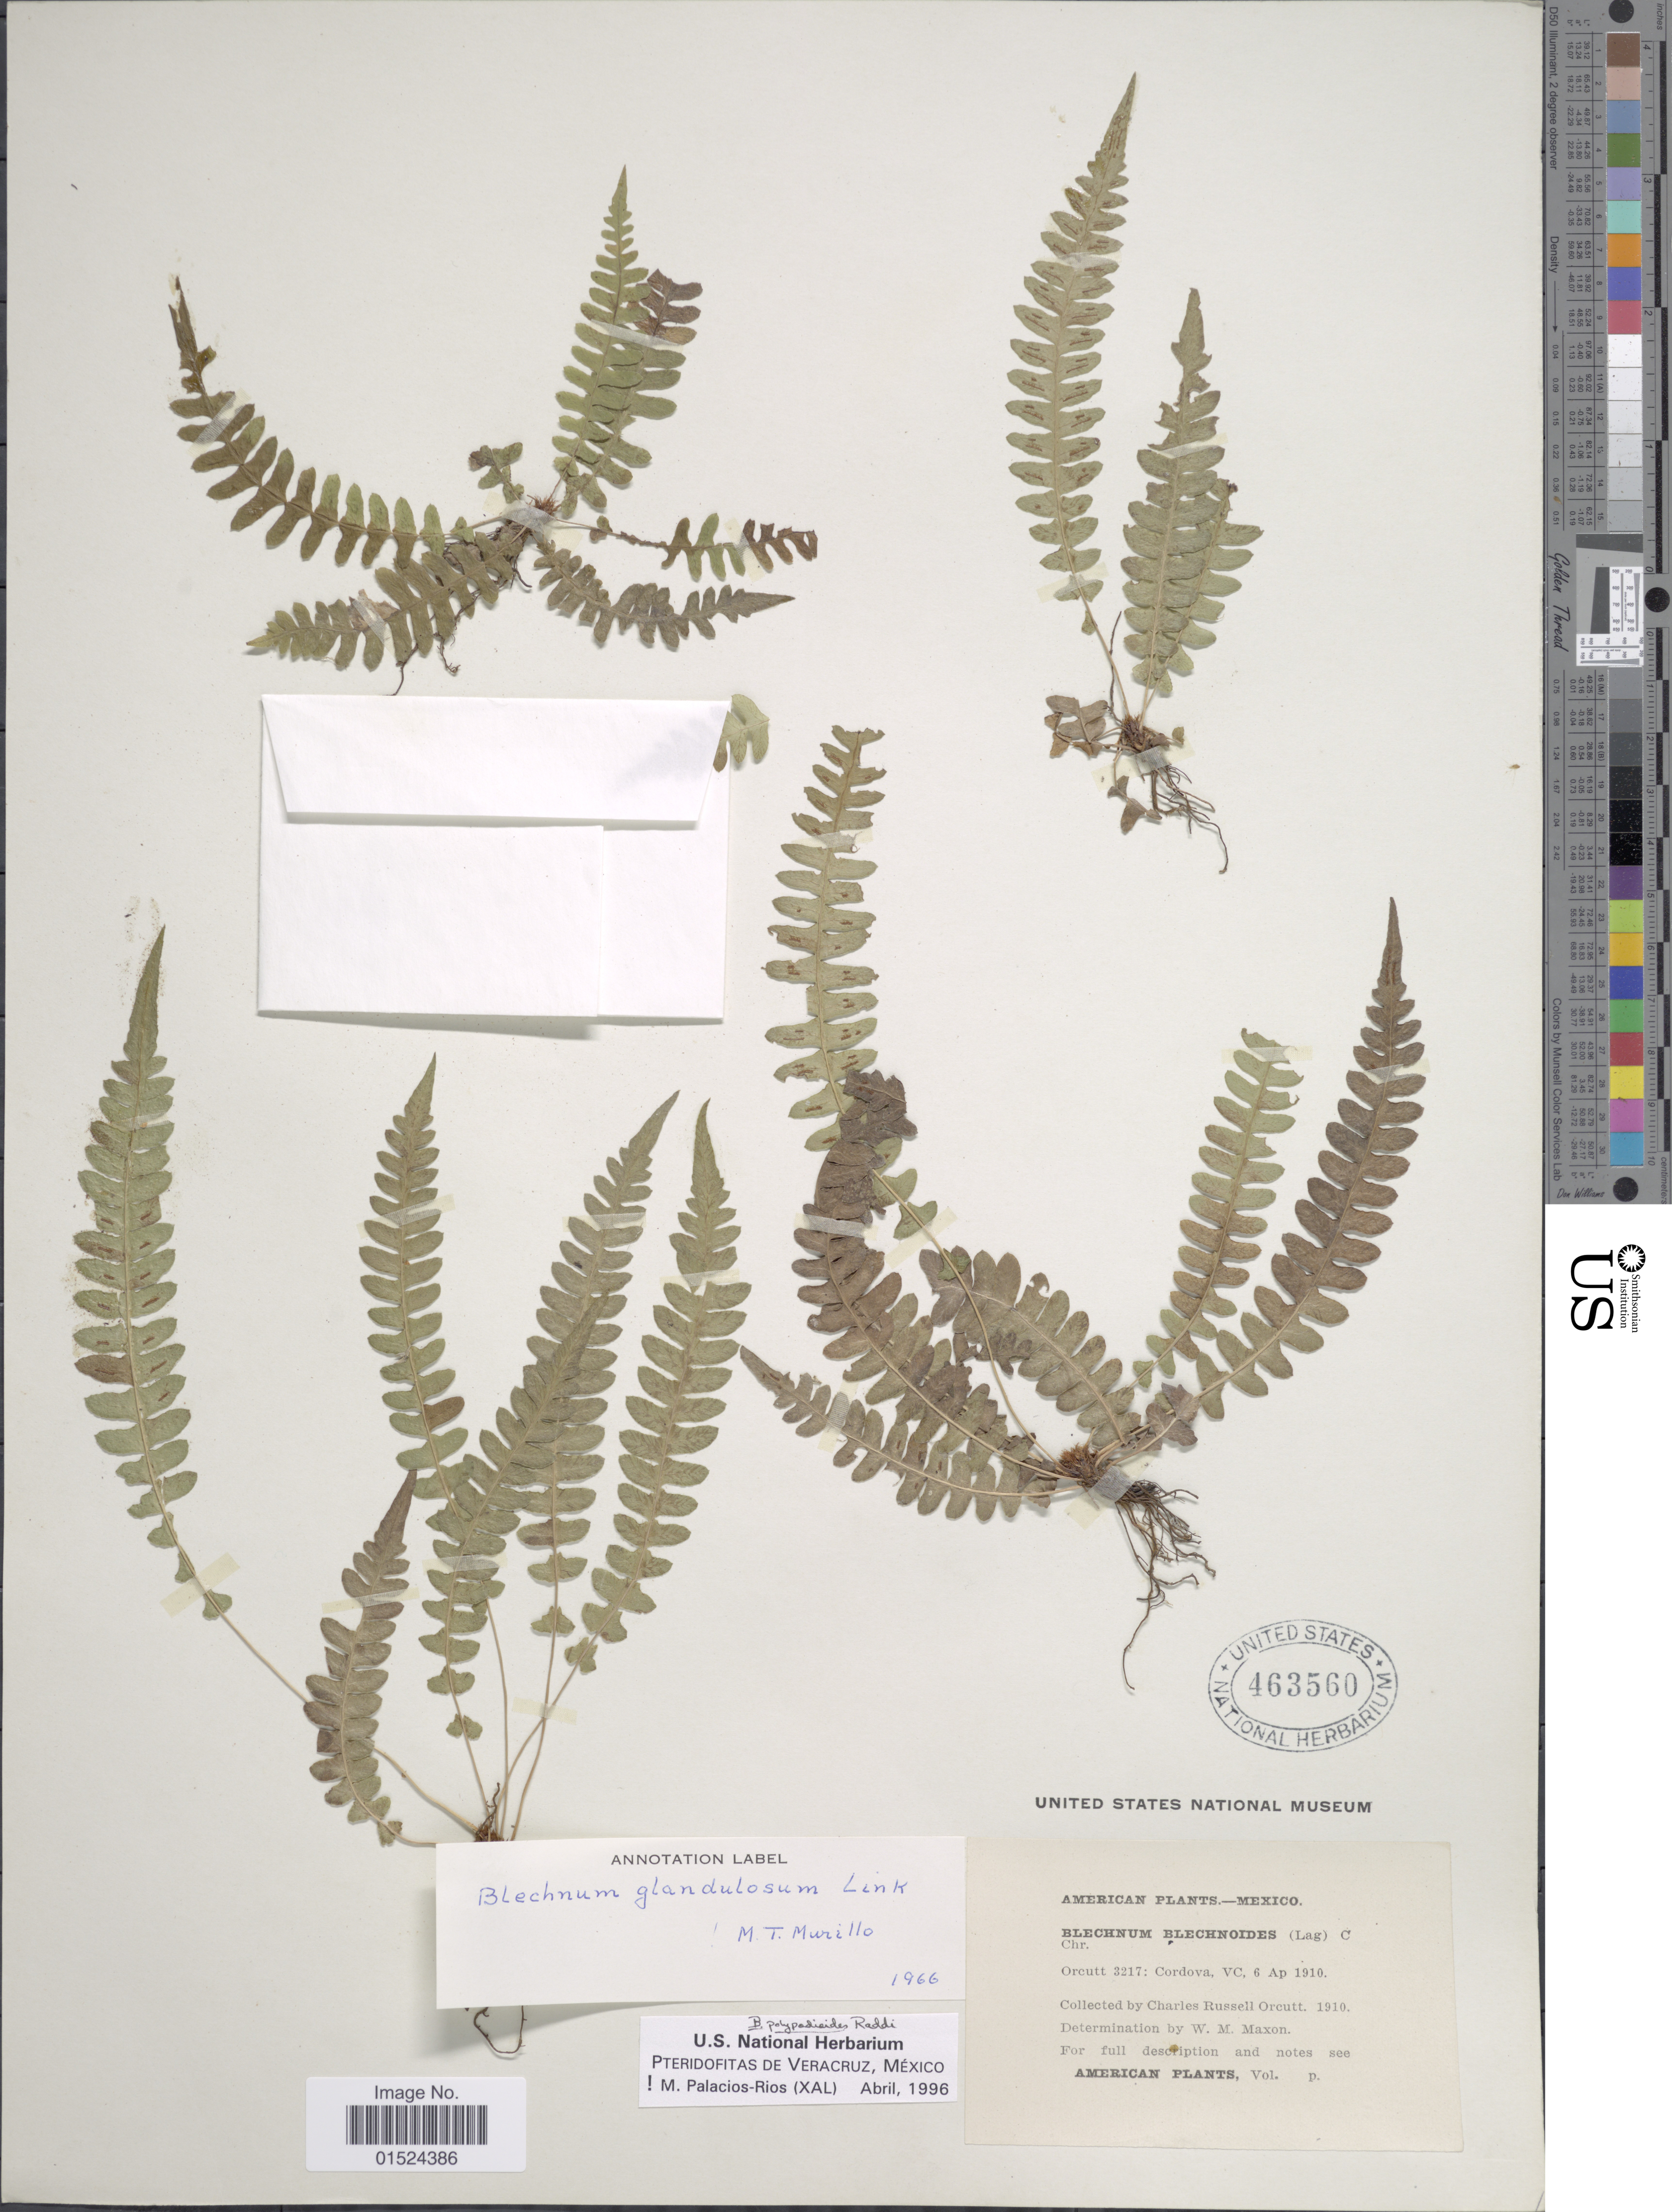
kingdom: Plantae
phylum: Tracheophyta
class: Polypodiopsida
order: Polypodiales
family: Blechnaceae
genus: Blechnum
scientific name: Blechnum polypodioides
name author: Raddi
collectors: C. R. Orcutt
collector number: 3217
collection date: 1910-04-06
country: Mexico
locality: American Plants, Cordova, VC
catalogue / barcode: US 463560